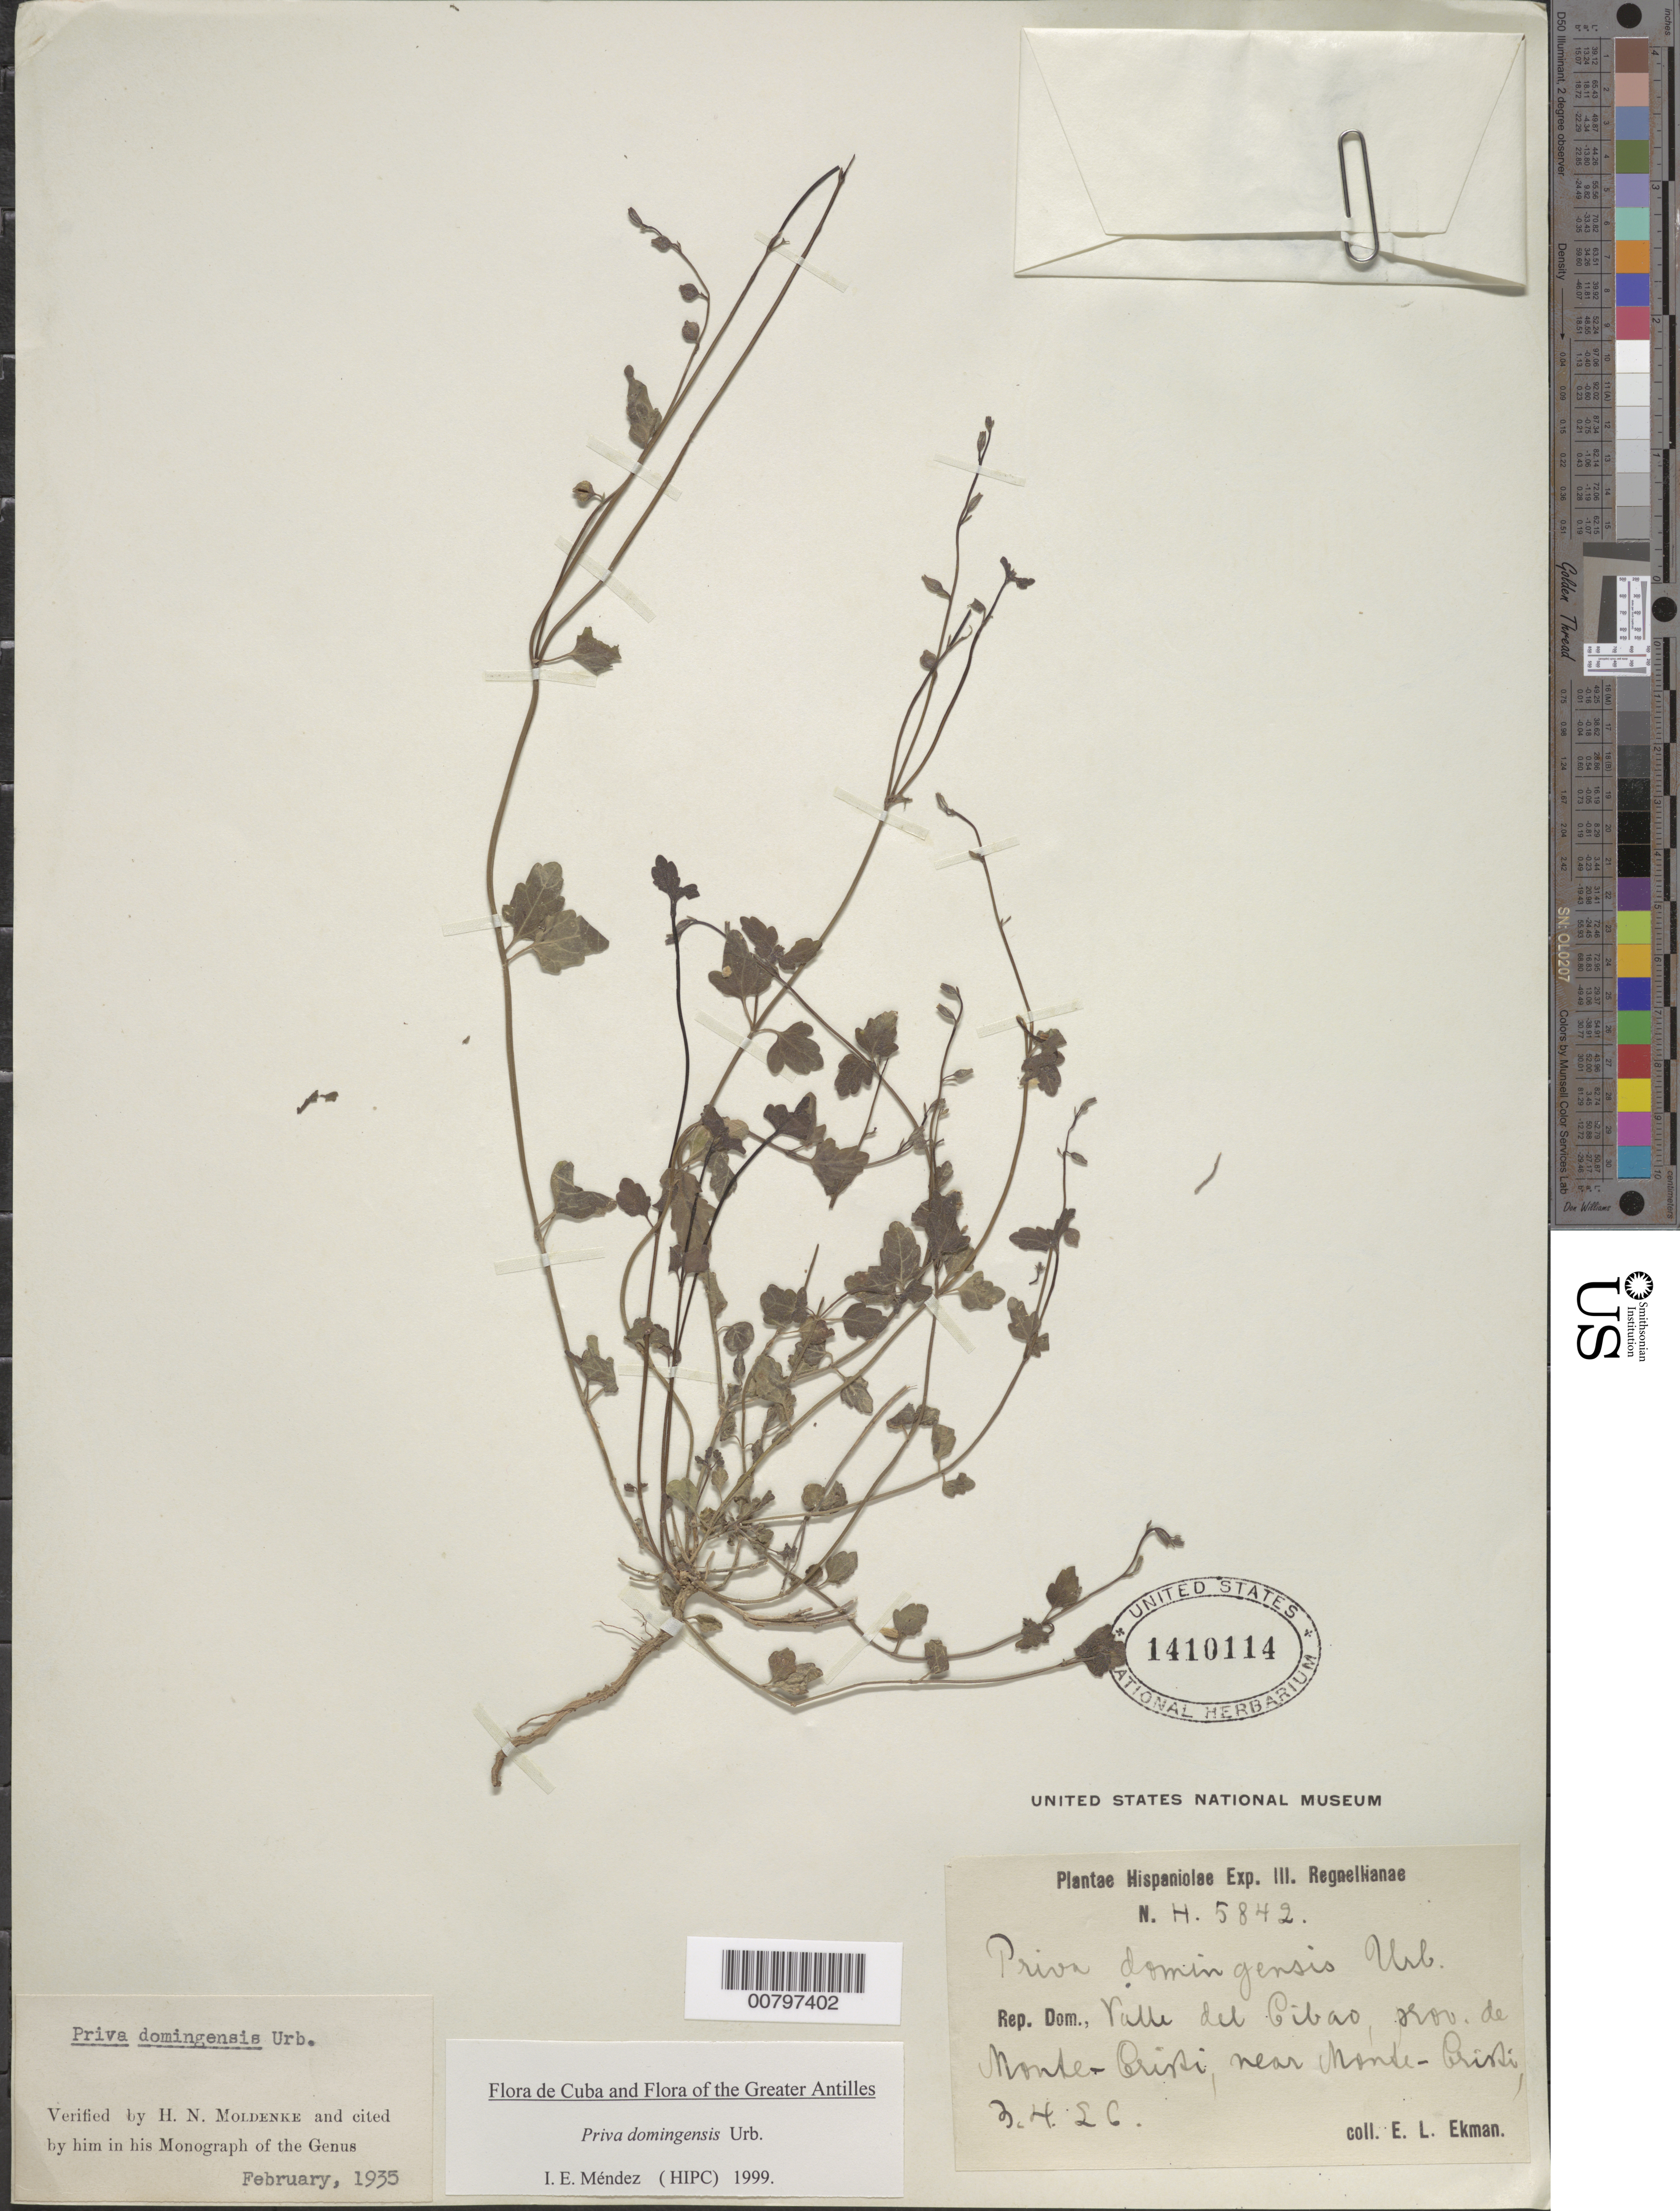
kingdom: Plantae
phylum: Tracheophyta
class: Magnoliopsida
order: Lamiales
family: Verbenaceae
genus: Priva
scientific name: Priva domingensis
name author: Urb.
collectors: E. L. Ekman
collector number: H 5842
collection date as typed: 03 Apr 1926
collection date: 1926-04-03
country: Dominican Republic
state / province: Monte Cristi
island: Hispaniola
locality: Valle del Cibao, near Montecristi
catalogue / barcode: US 1410114